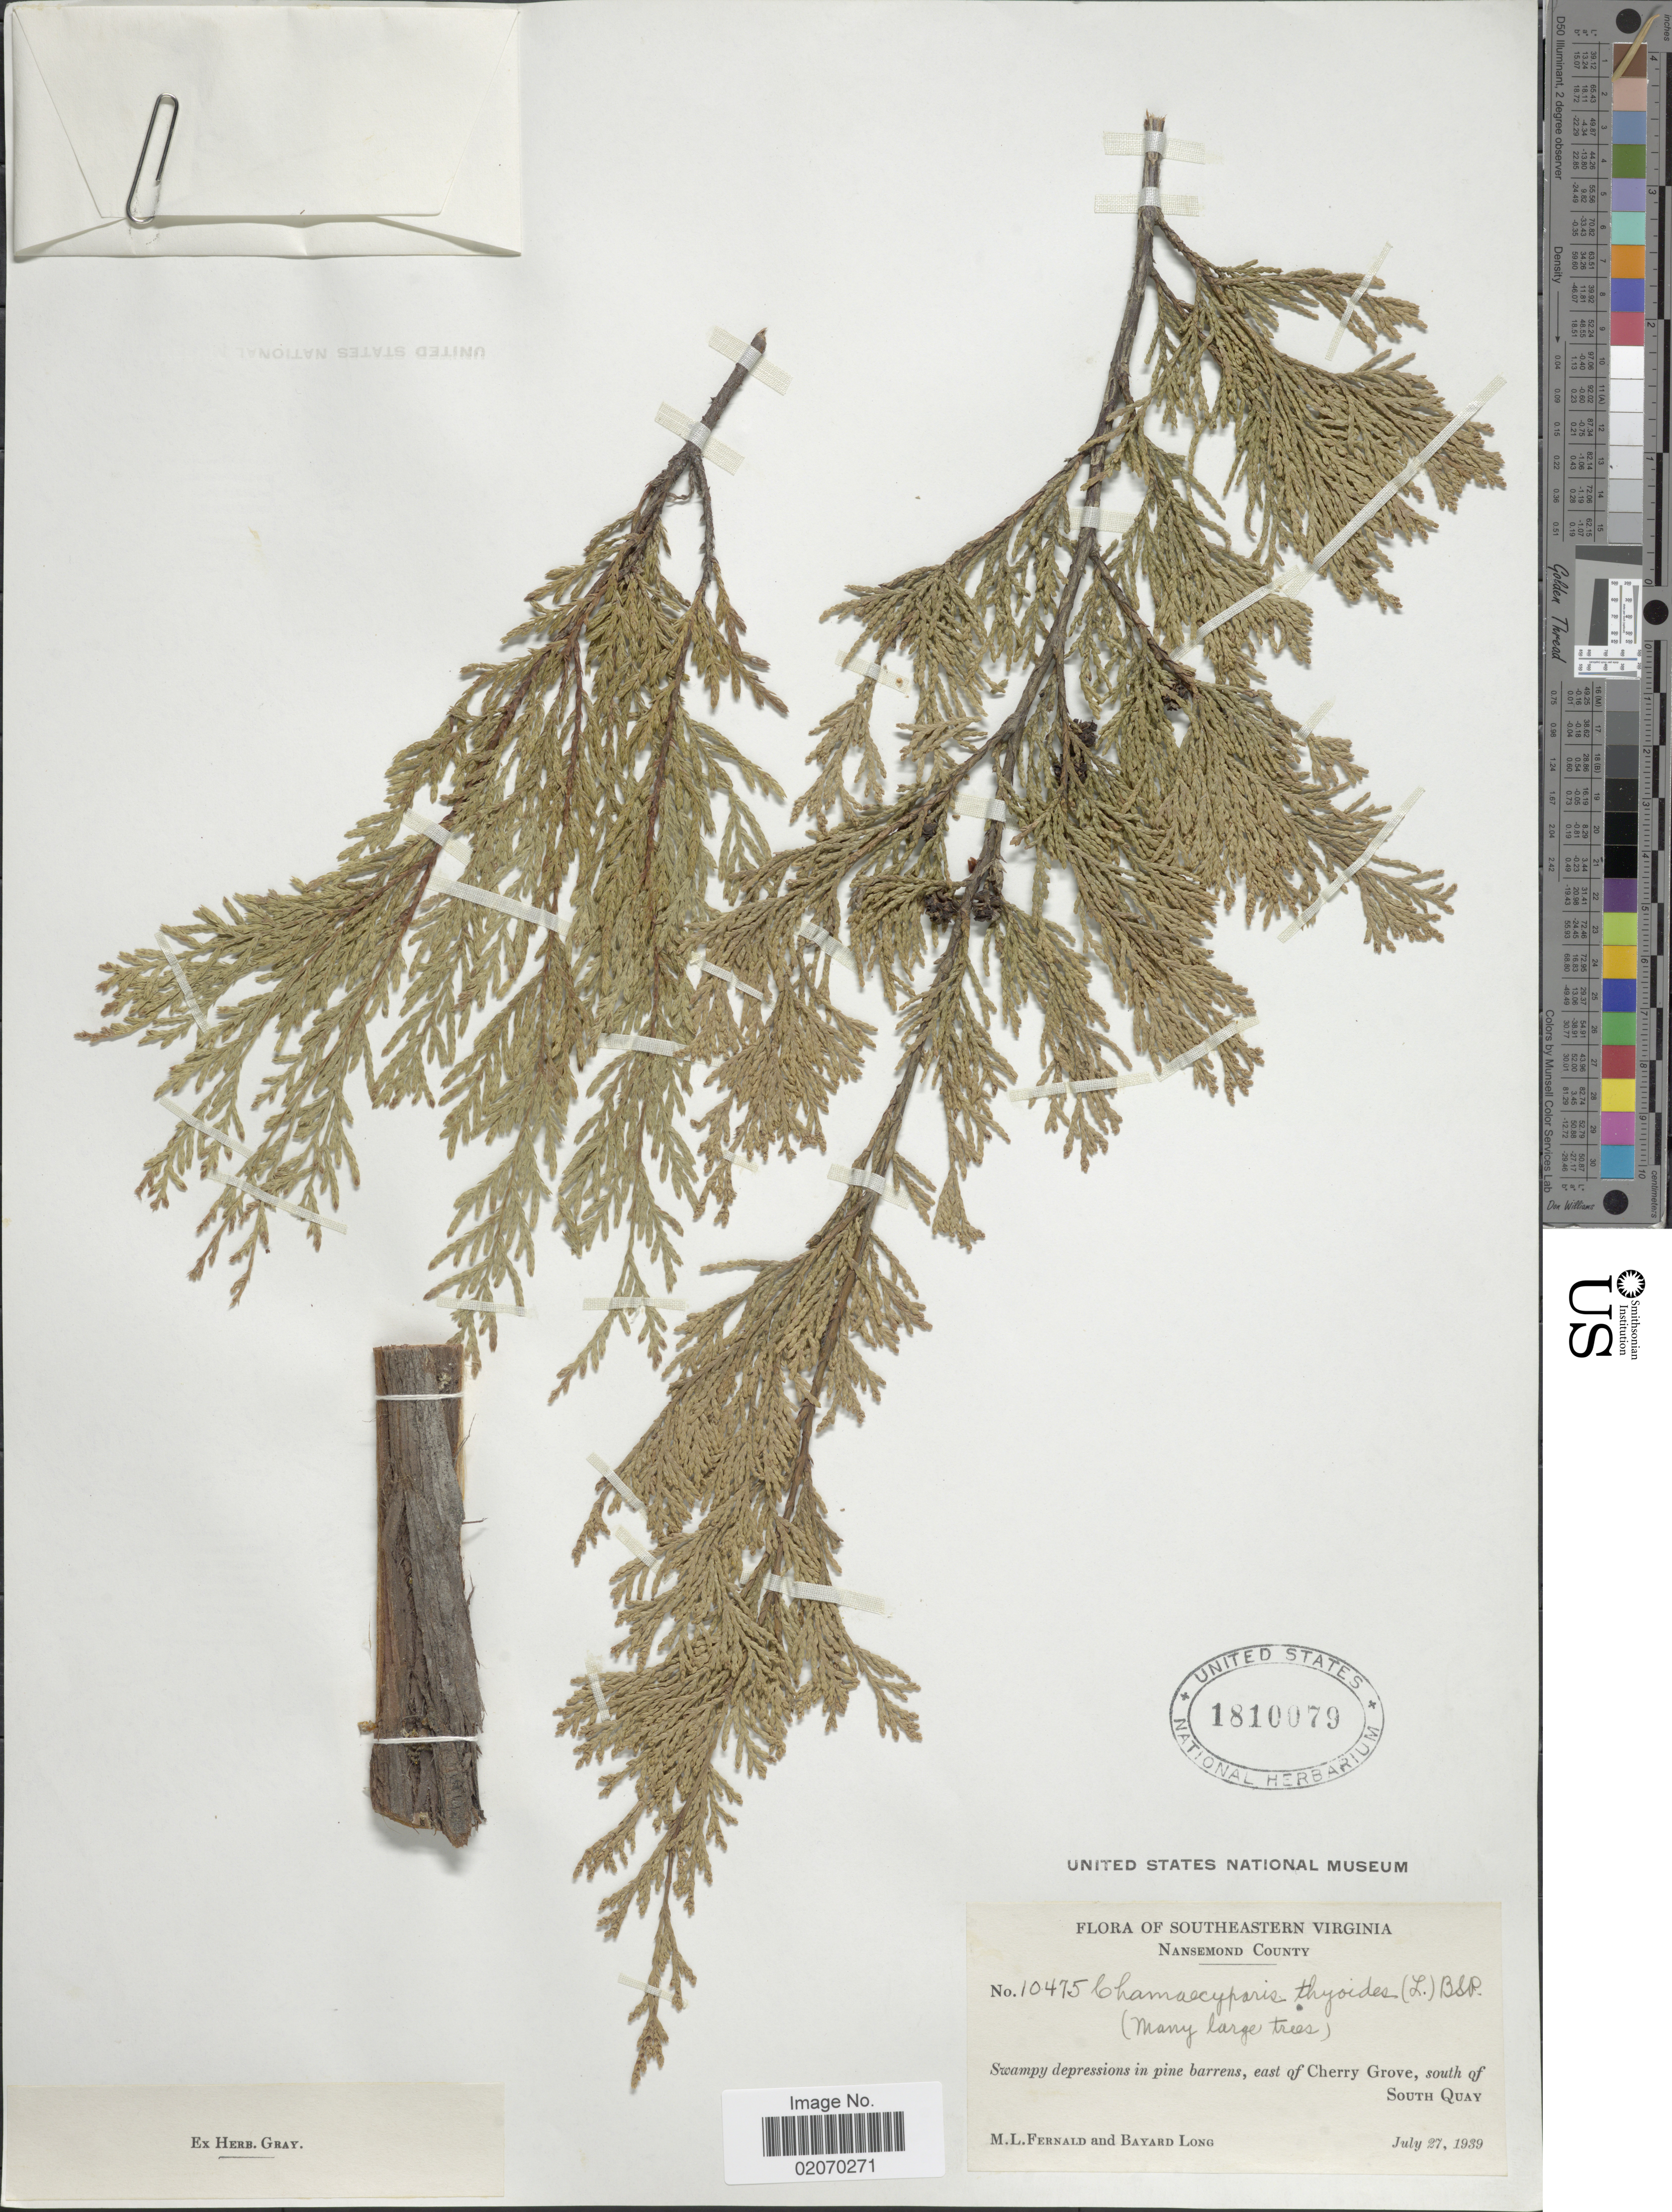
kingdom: Plantae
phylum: Tracheophyta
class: Pinopsida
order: Pinales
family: Cupressaceae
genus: Chamaecyparis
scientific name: Chamaecyparis nootkatensis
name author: (D. Don) Spach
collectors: M. L. Fernald & B. Long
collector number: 10475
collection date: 1939-07-27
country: United States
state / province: Virginia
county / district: City of Suffolk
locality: Southeastern Virginia. Nansemond County. east of Cherry Grove, south of South Quay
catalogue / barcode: US 1810079